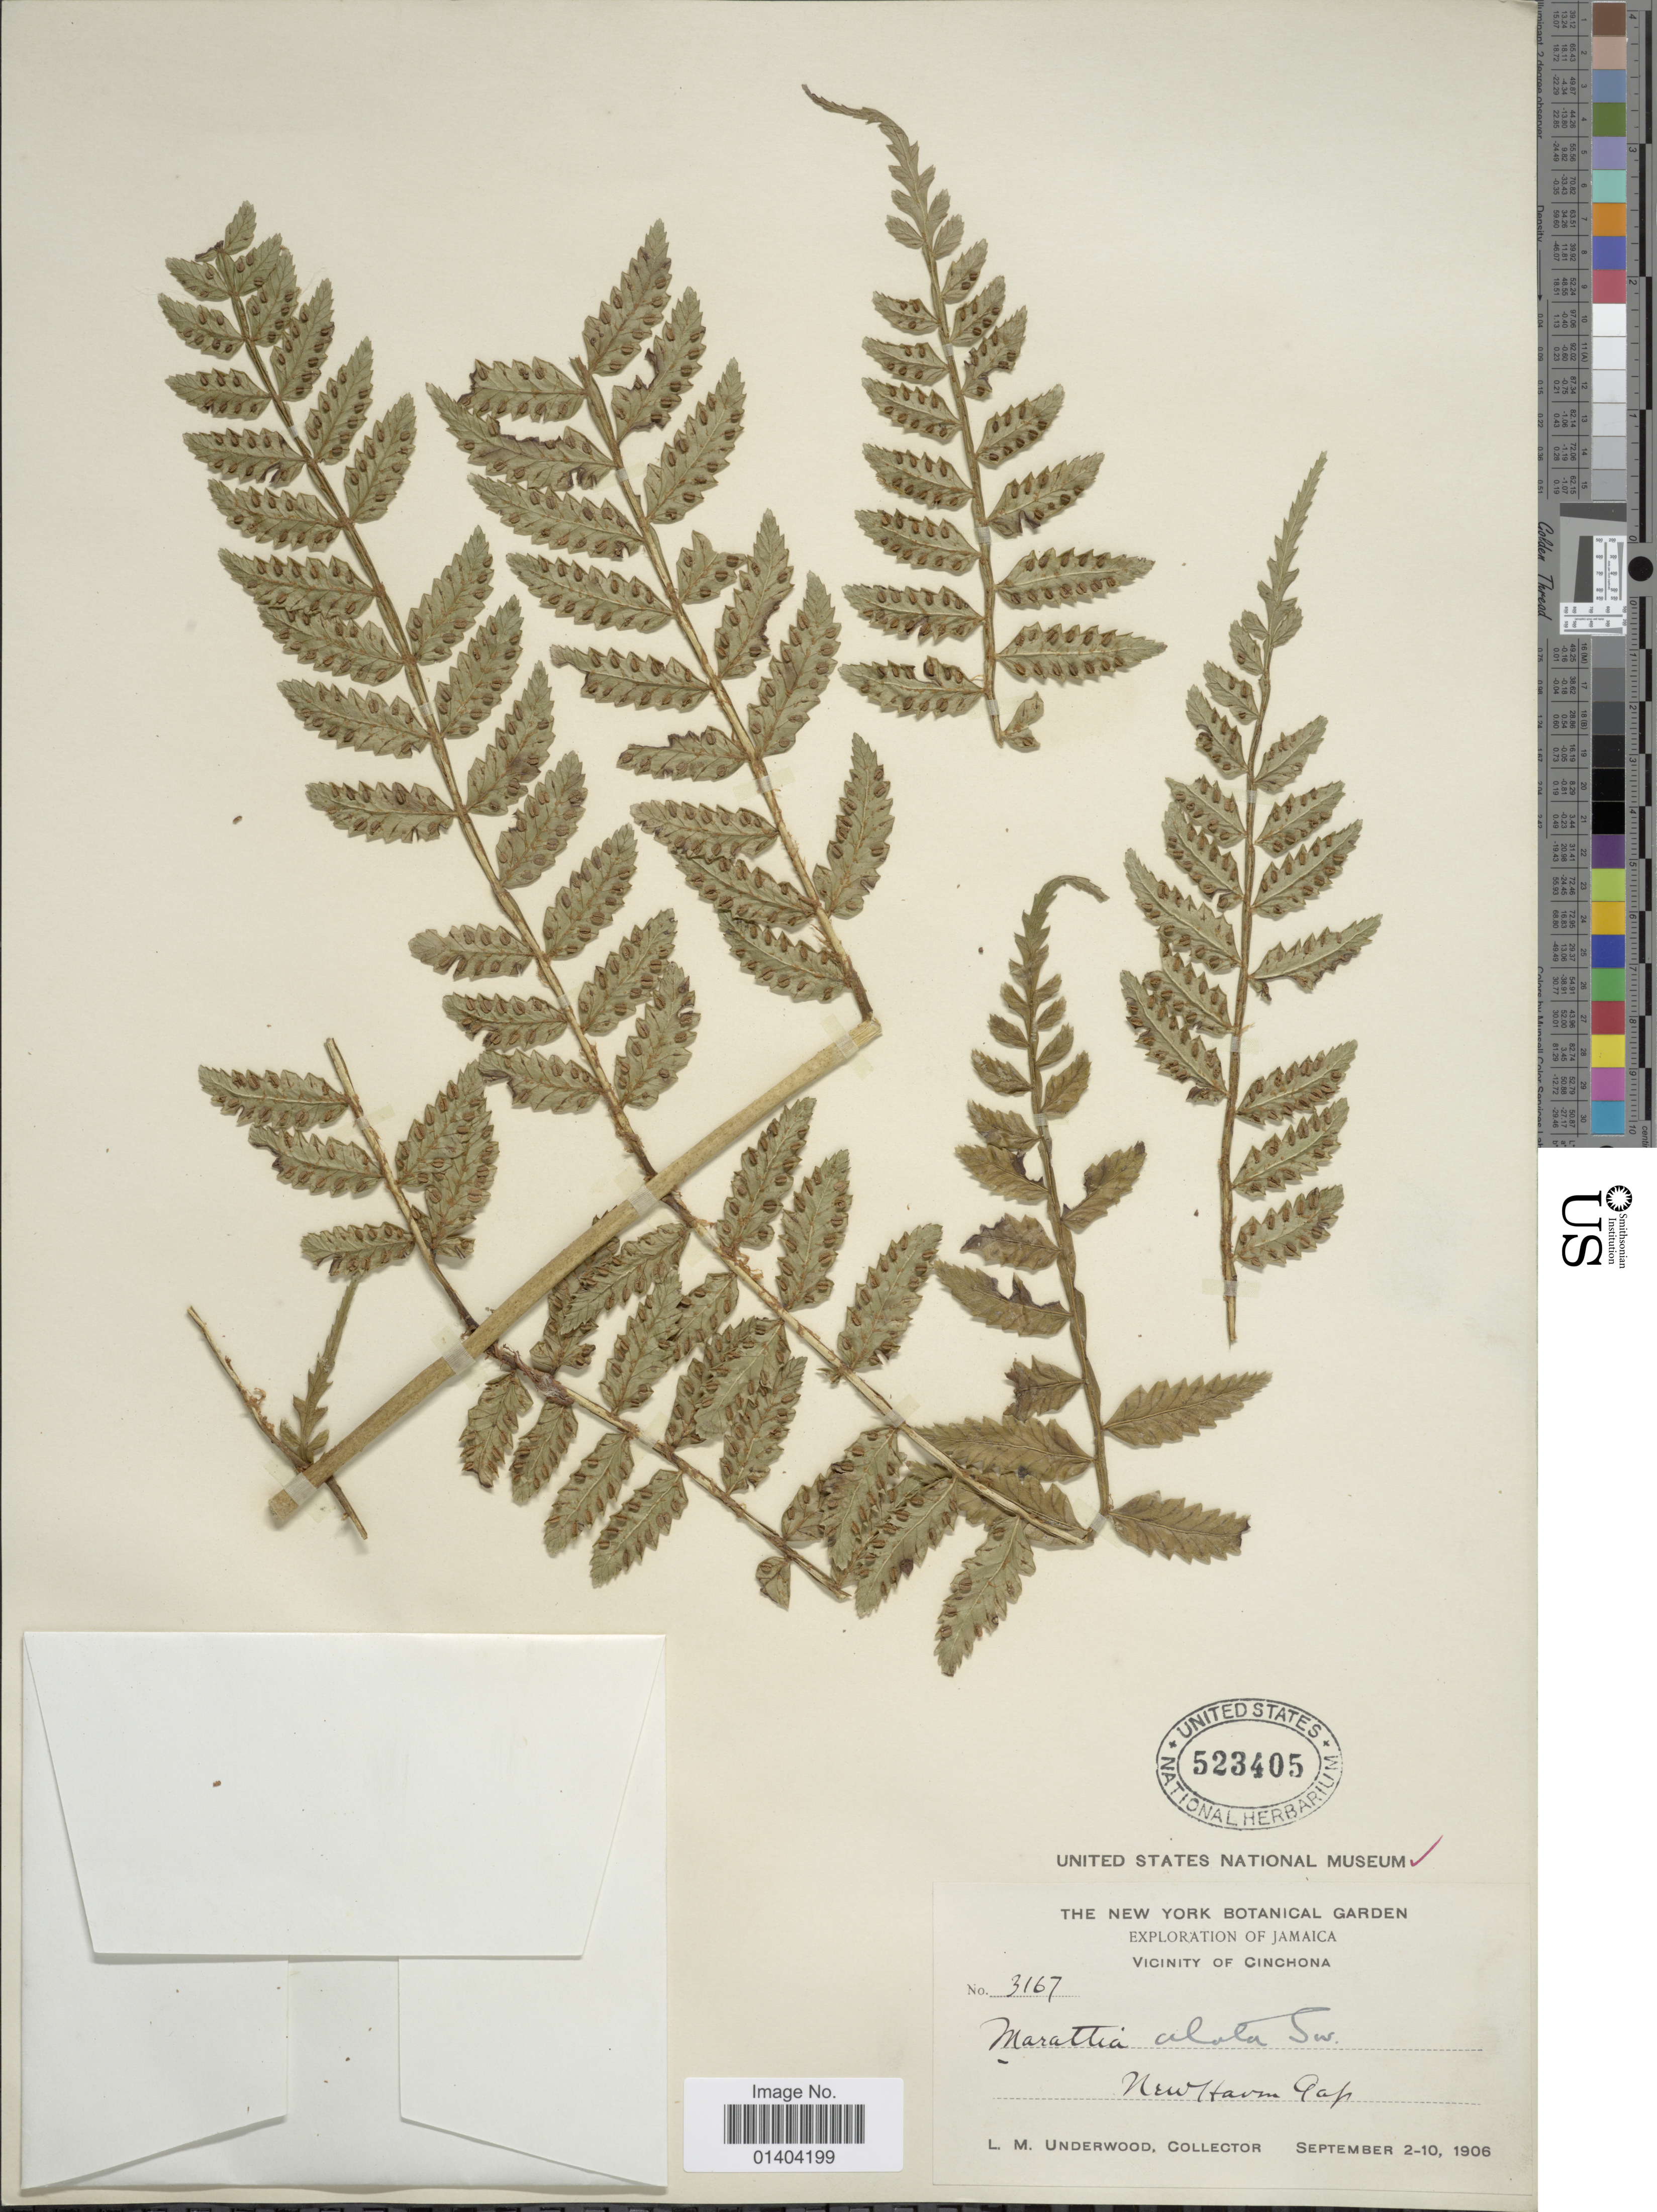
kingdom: Plantae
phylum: Tracheophyta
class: Polypodiopsida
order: Marattiales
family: Marattiaceae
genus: Marattia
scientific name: Marattia alata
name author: Sw.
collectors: L. M. Underwood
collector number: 3167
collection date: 1906-09-02/1906-09-10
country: Jamaica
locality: Vicinity okf Cinchona New haven Gap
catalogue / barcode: US 523405